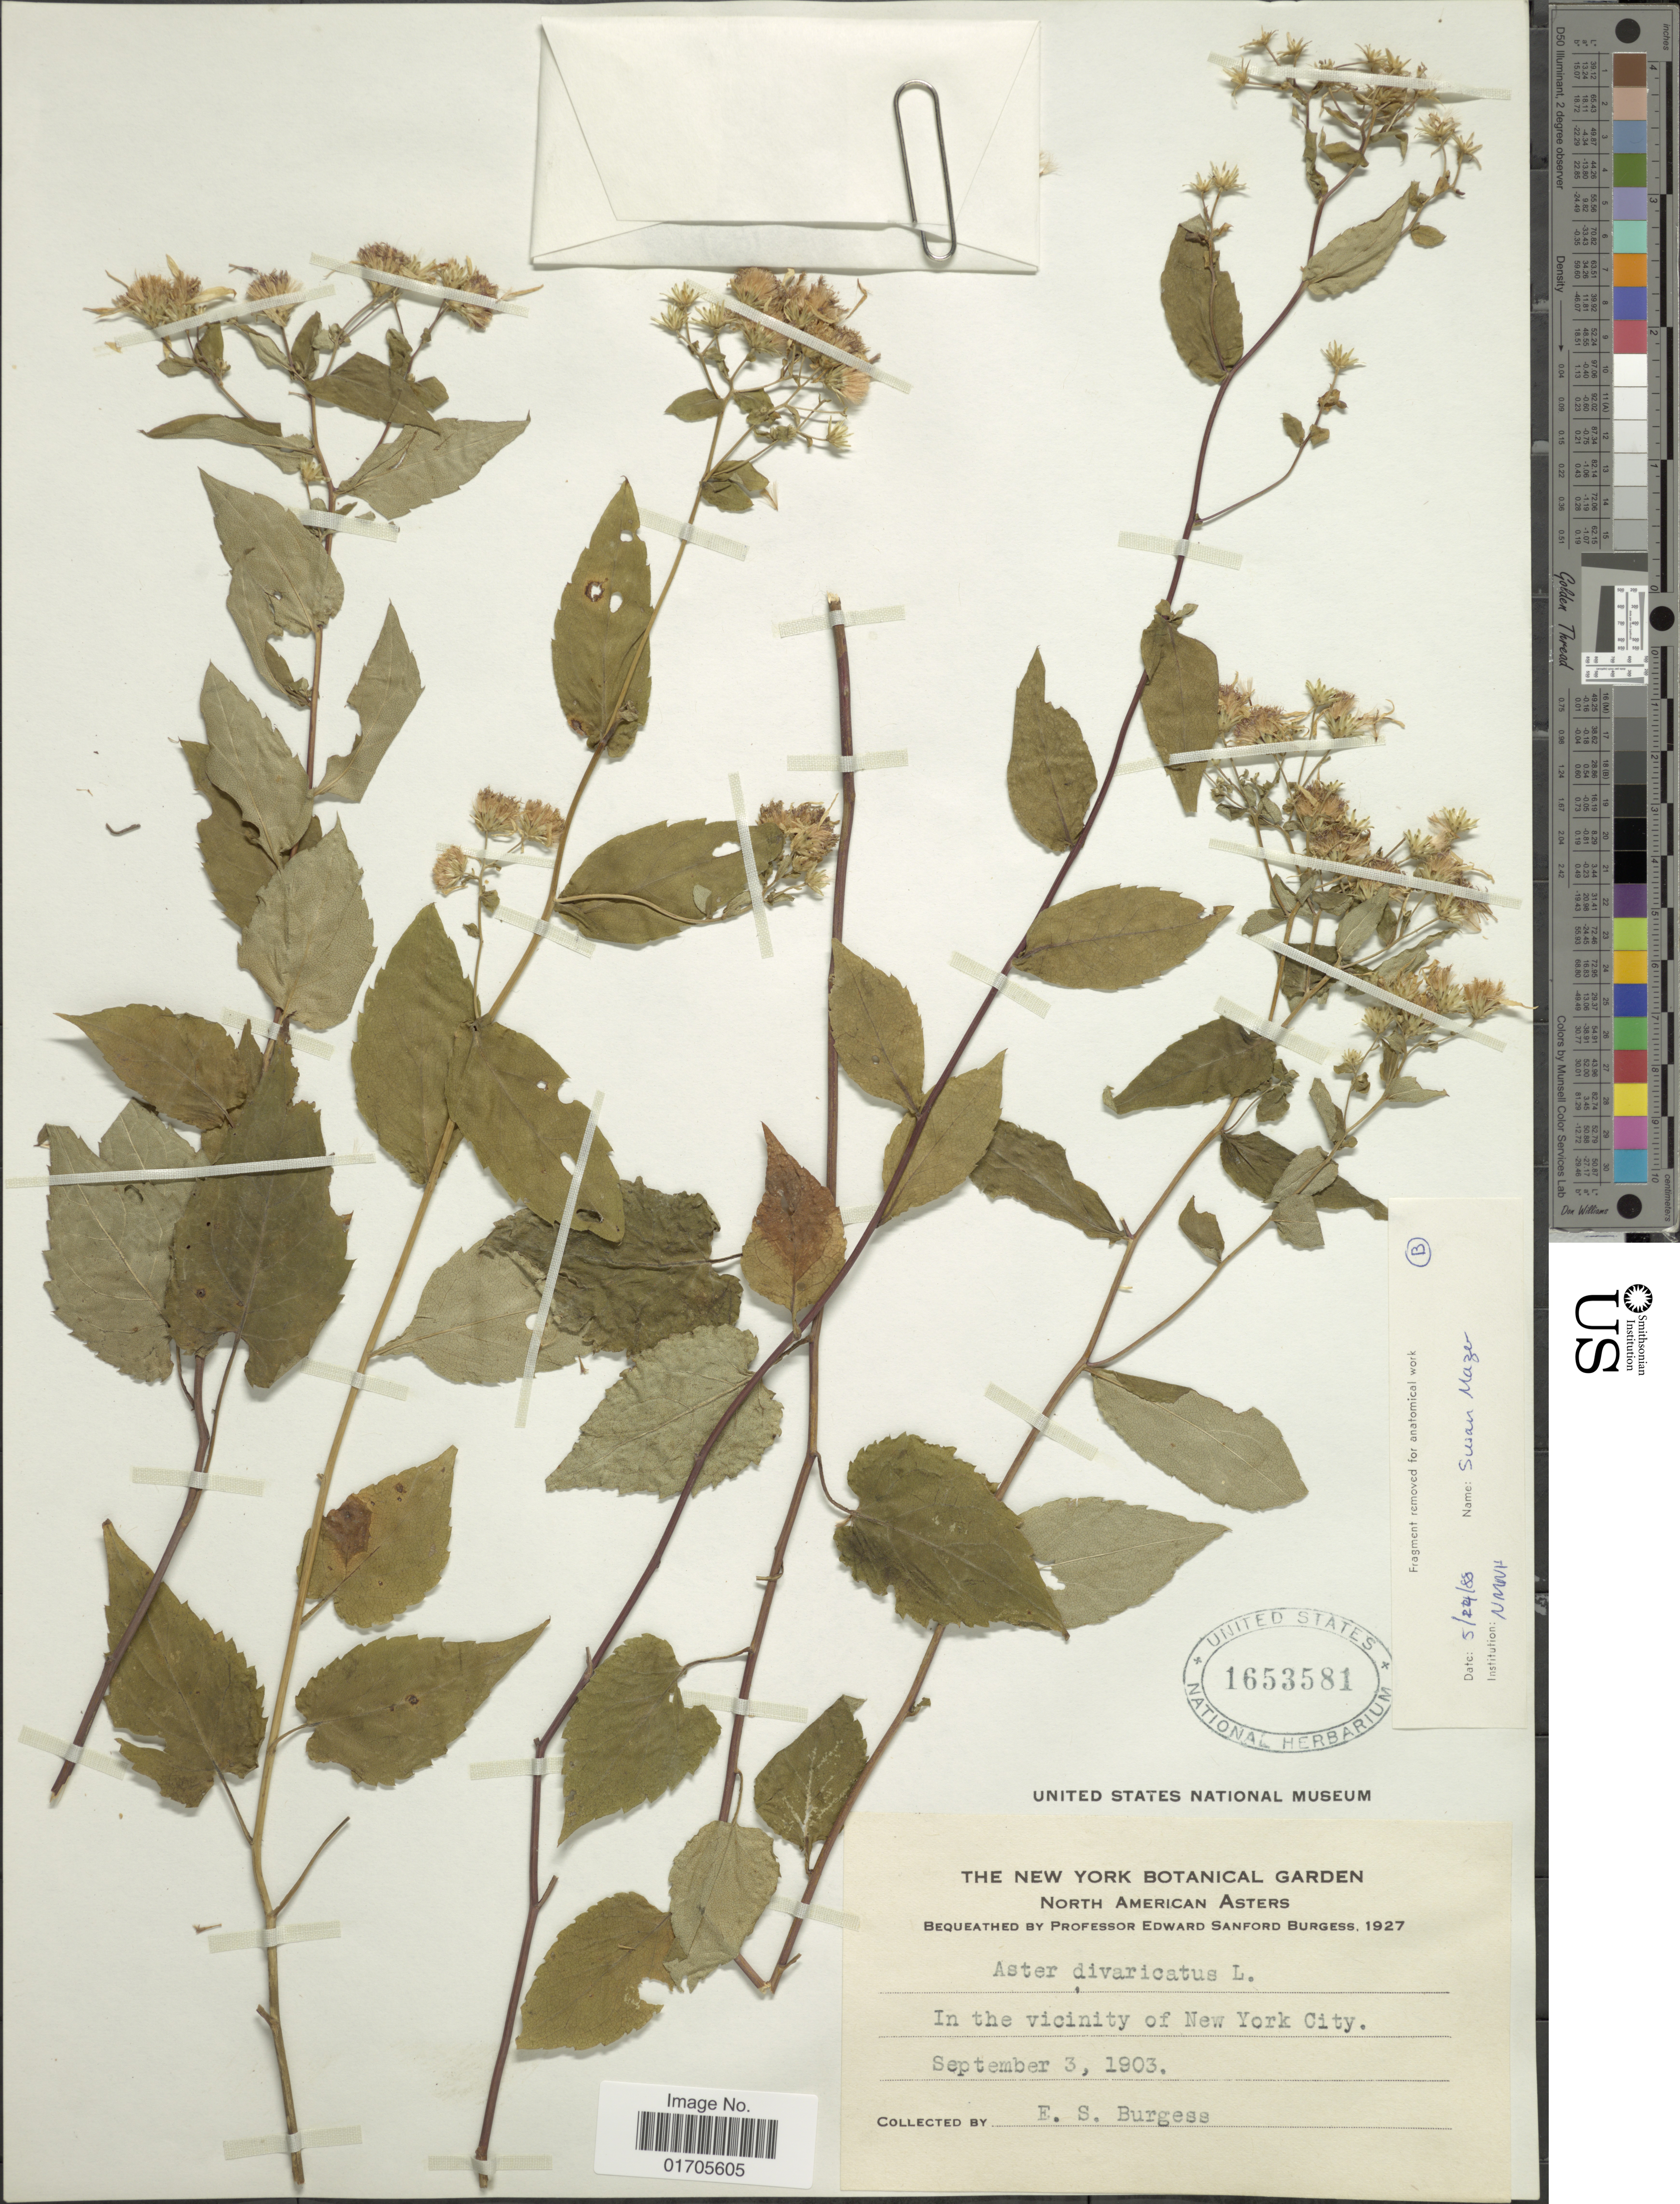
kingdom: Plantae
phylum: Tracheophyta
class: Magnoliopsida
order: Asterales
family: Asteraceae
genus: Eurybia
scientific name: Eurybia divaricata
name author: (L.) G.L. Nesom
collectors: E. Burgess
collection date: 1903-09-03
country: United States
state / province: New York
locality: In the vicinity of New York City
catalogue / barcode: US 1653581